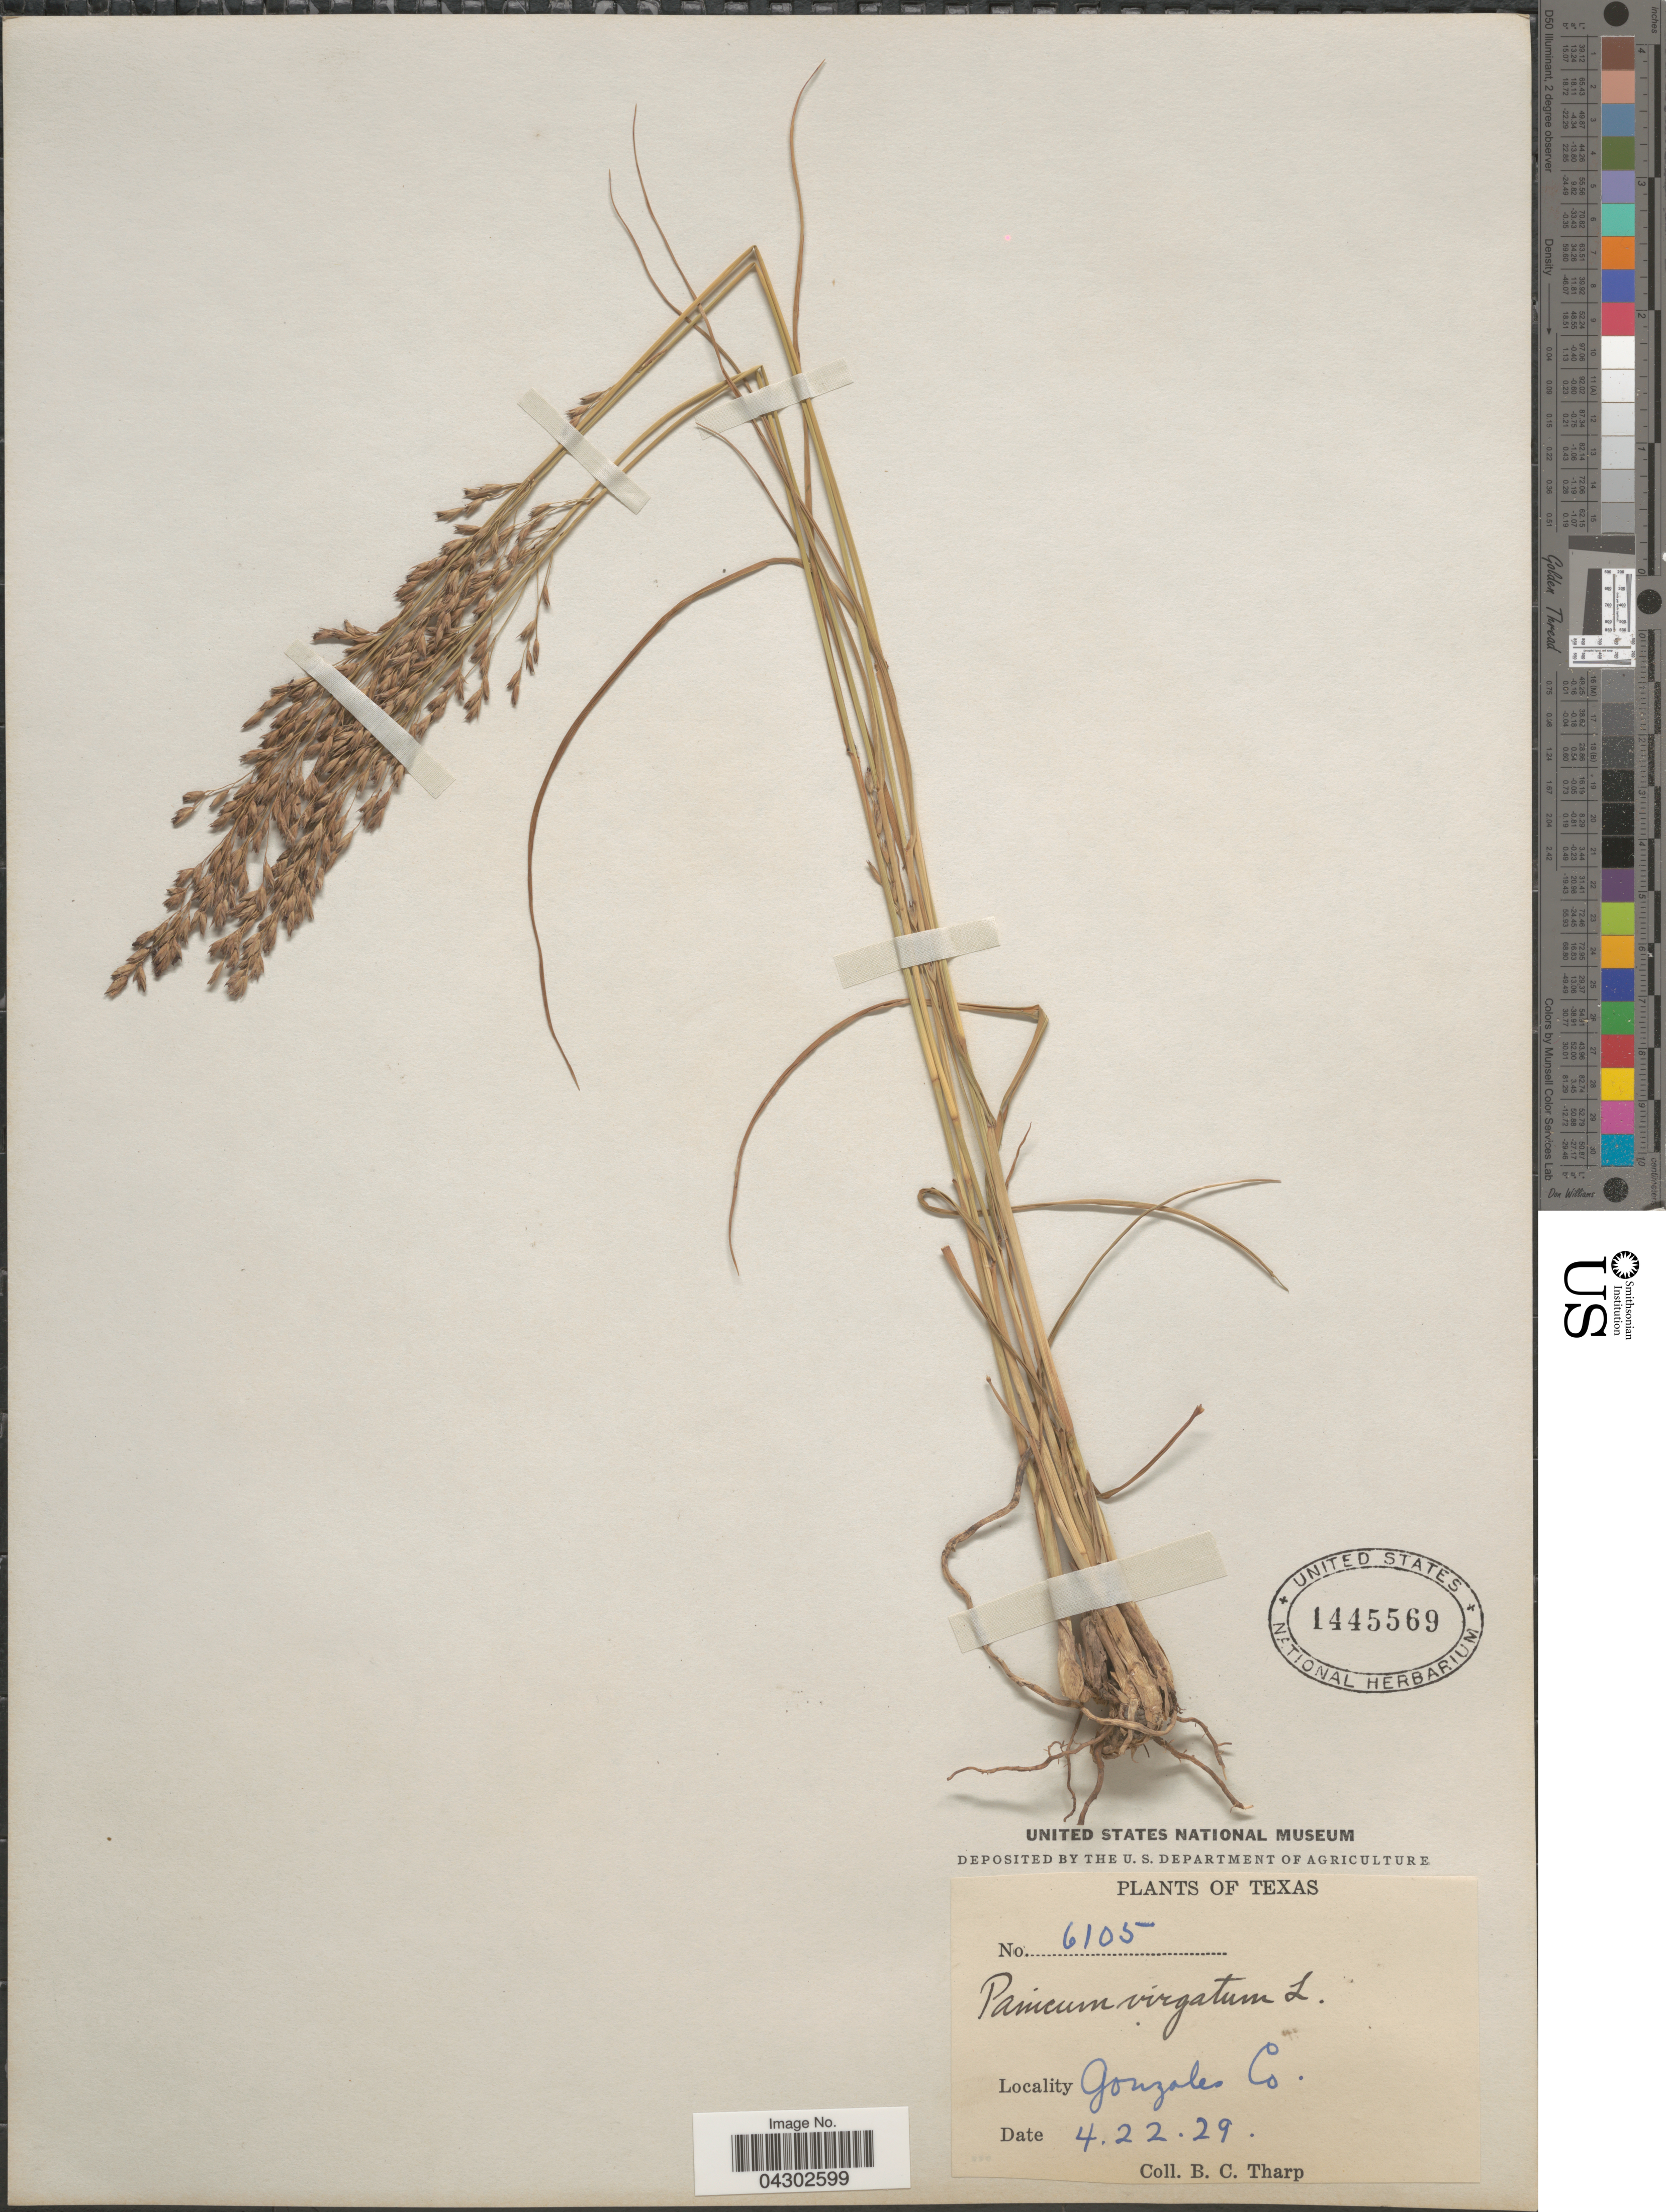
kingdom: Plantae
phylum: Tracheophyta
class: Liliopsida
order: Poales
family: Poaceae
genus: Panicum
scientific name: Panicum virgatum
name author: L.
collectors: B. C. Tharp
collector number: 6105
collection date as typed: Transcribed d/m/y: 22/4/29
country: United States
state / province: Texas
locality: Gonzales Co.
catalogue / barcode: US 1445569